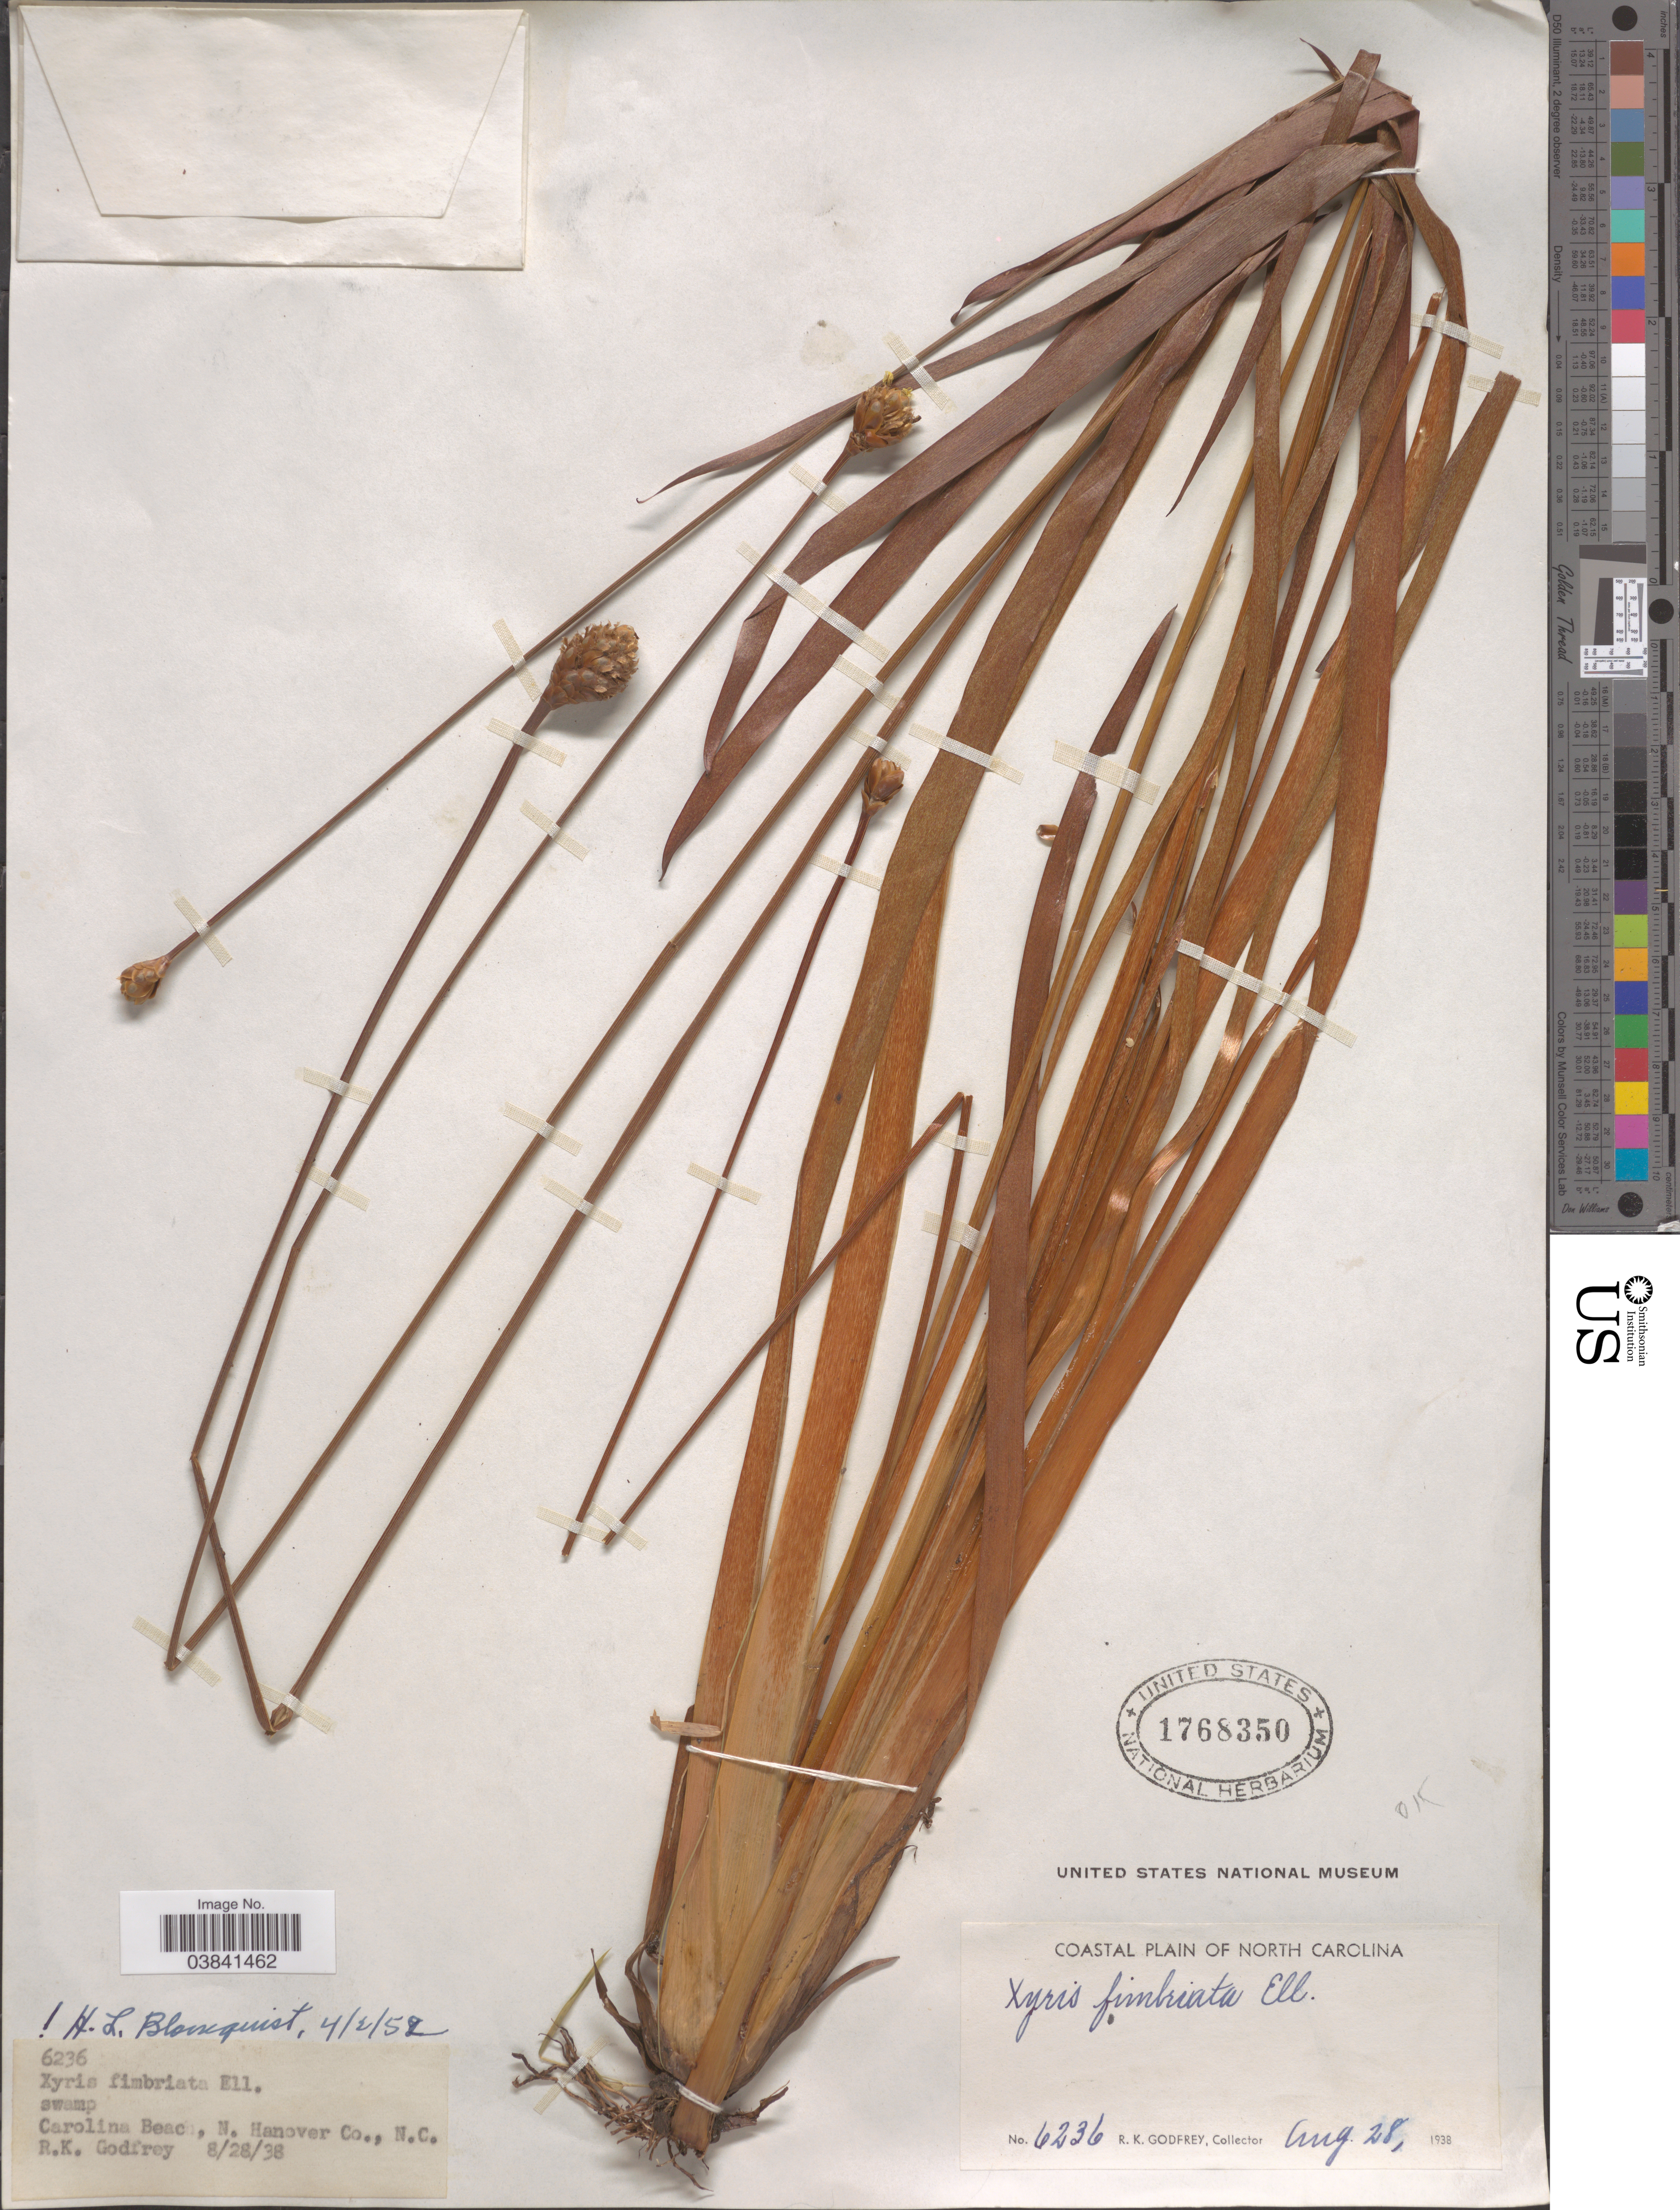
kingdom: Plantae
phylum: Tracheophyta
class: Liliopsida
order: Poales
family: Xyridaceae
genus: Xyris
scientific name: Xyris fimbriata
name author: Elliott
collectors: R. K. Godfrey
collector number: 6236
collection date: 1938-08-28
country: United States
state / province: North Carolina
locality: Coastal plain of North Carolina. Carolina Beach, N. Hanover Co.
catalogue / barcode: US 1768350